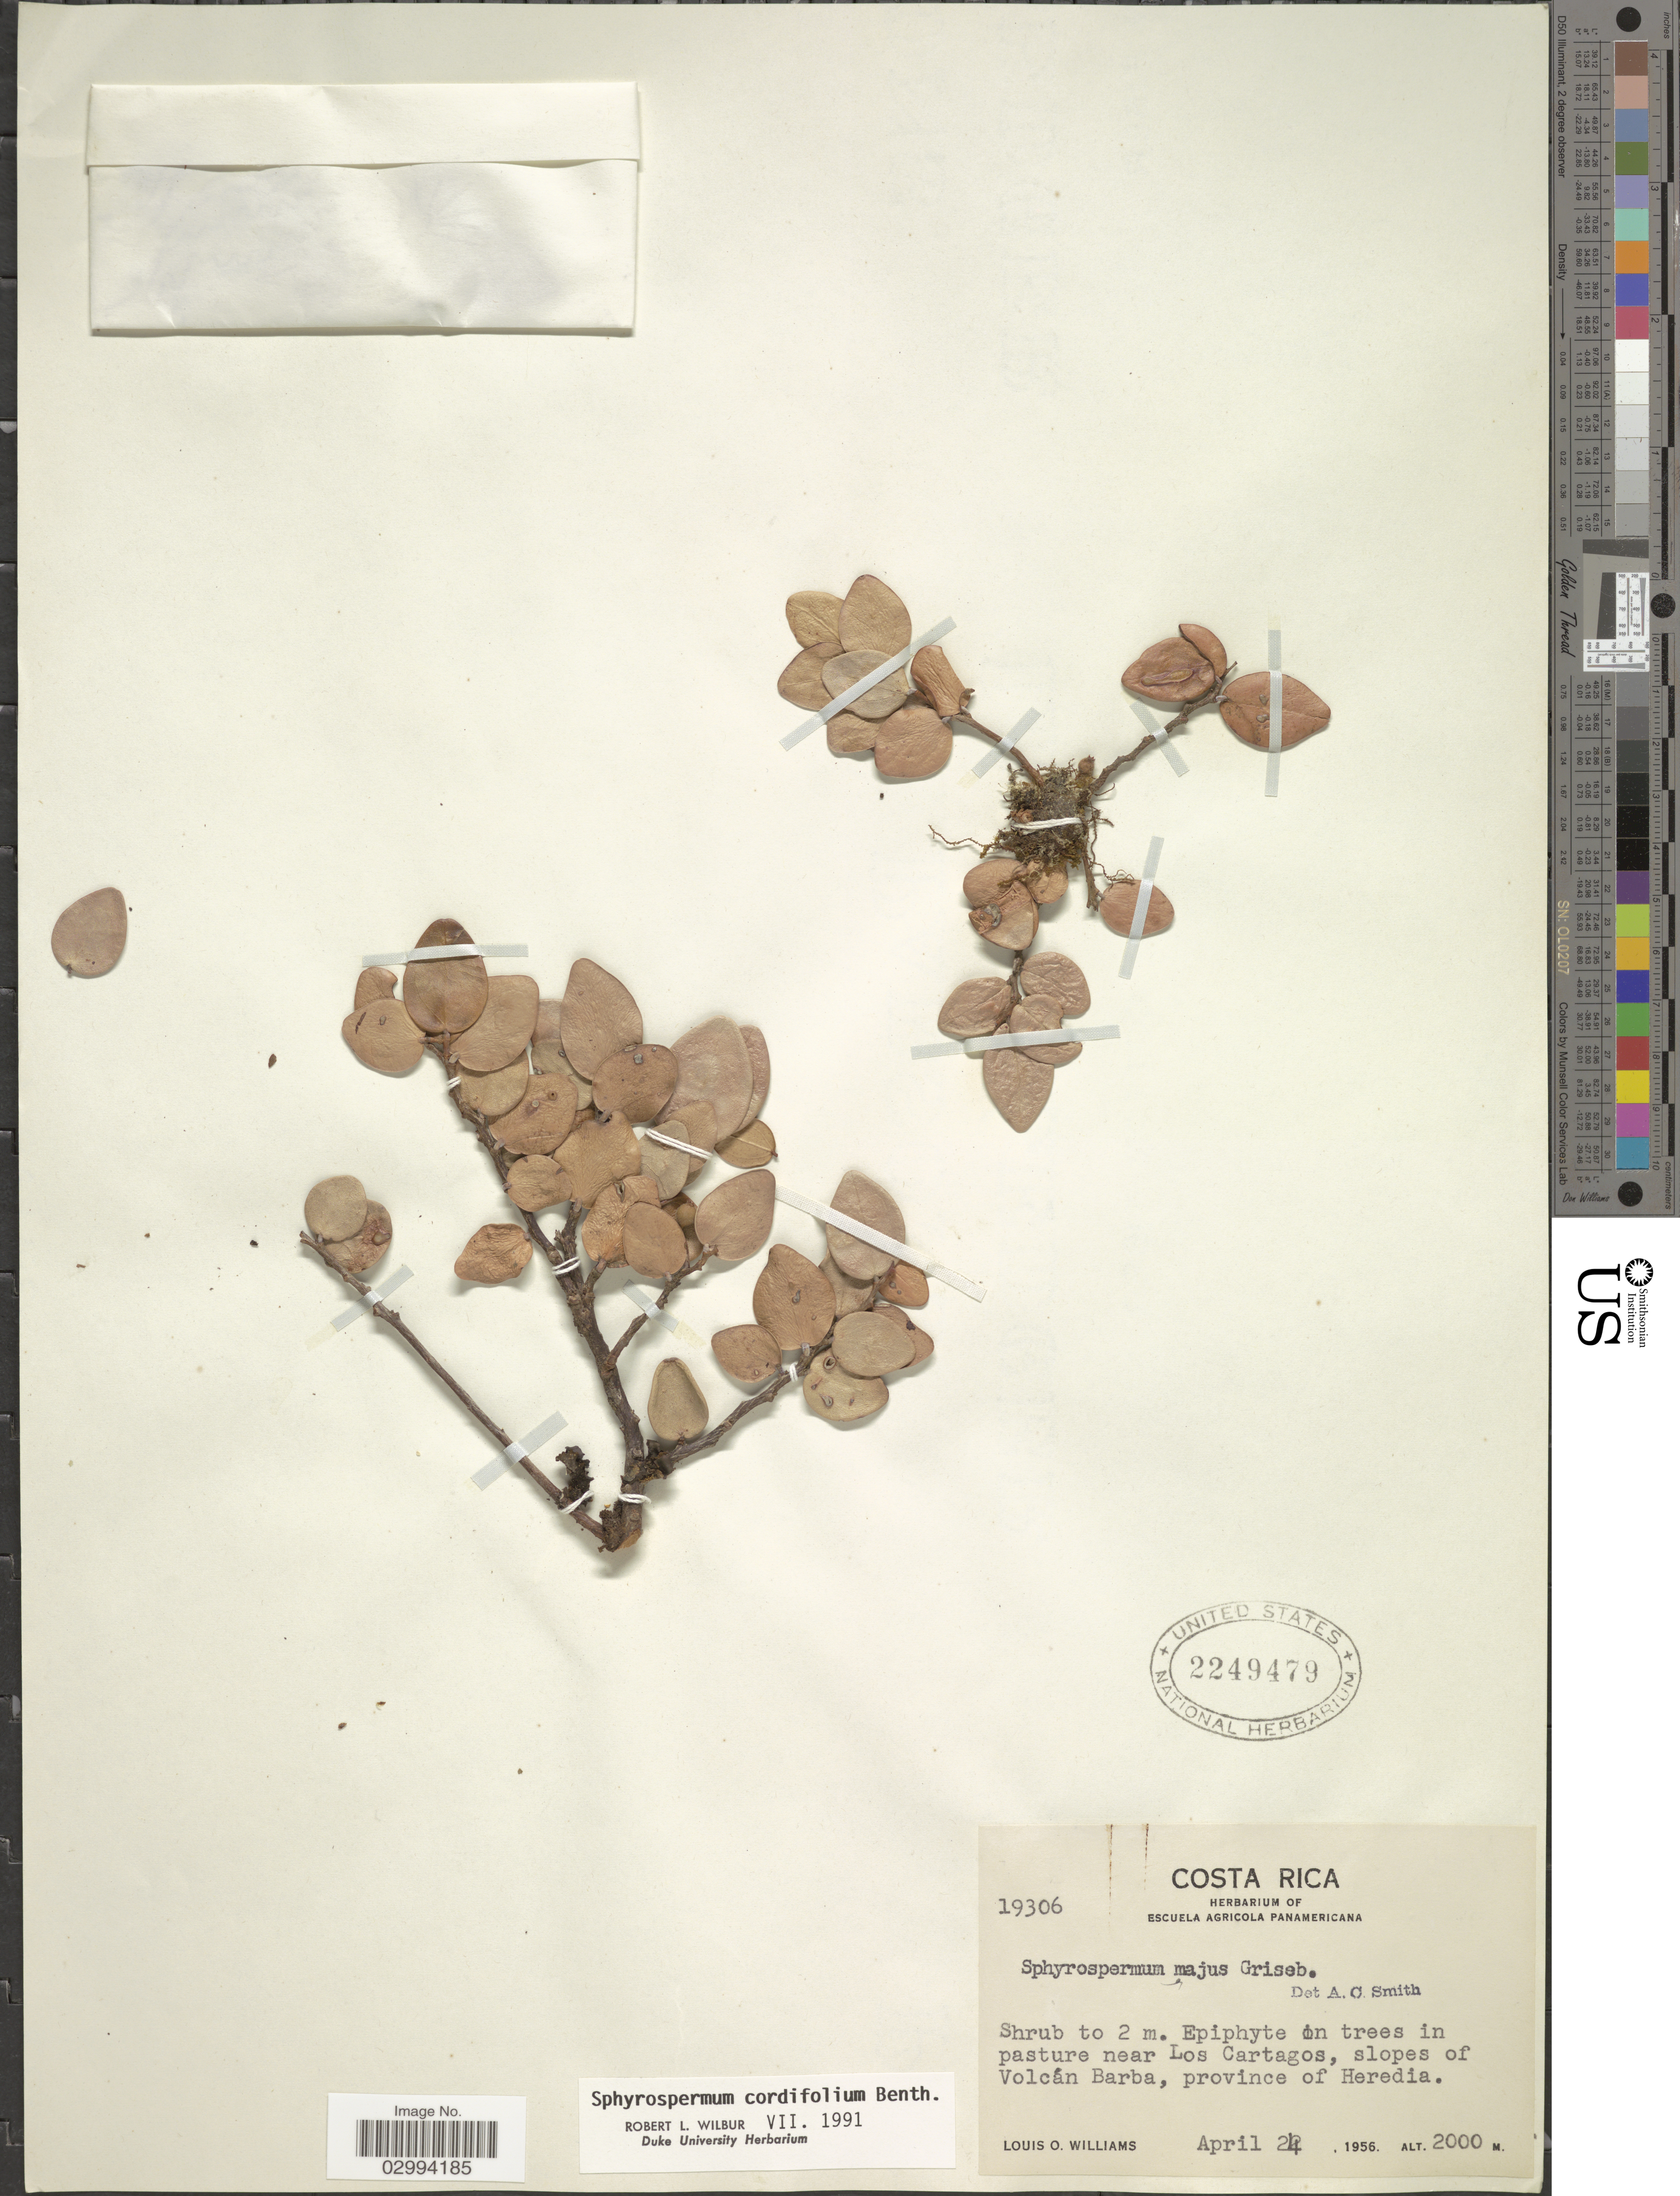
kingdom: Plantae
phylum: Tracheophyta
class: Magnoliopsida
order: Ericales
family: Ericaceae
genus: Sphyrospermum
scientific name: Sphyrospermum cordifolium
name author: Benth.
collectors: L. O. Williams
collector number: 19306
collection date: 1956-04-24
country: Costa Rica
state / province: Heredia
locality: In pasture near Los Cartagos, slopes of Volcán Barba.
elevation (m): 2000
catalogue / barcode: US 2249479